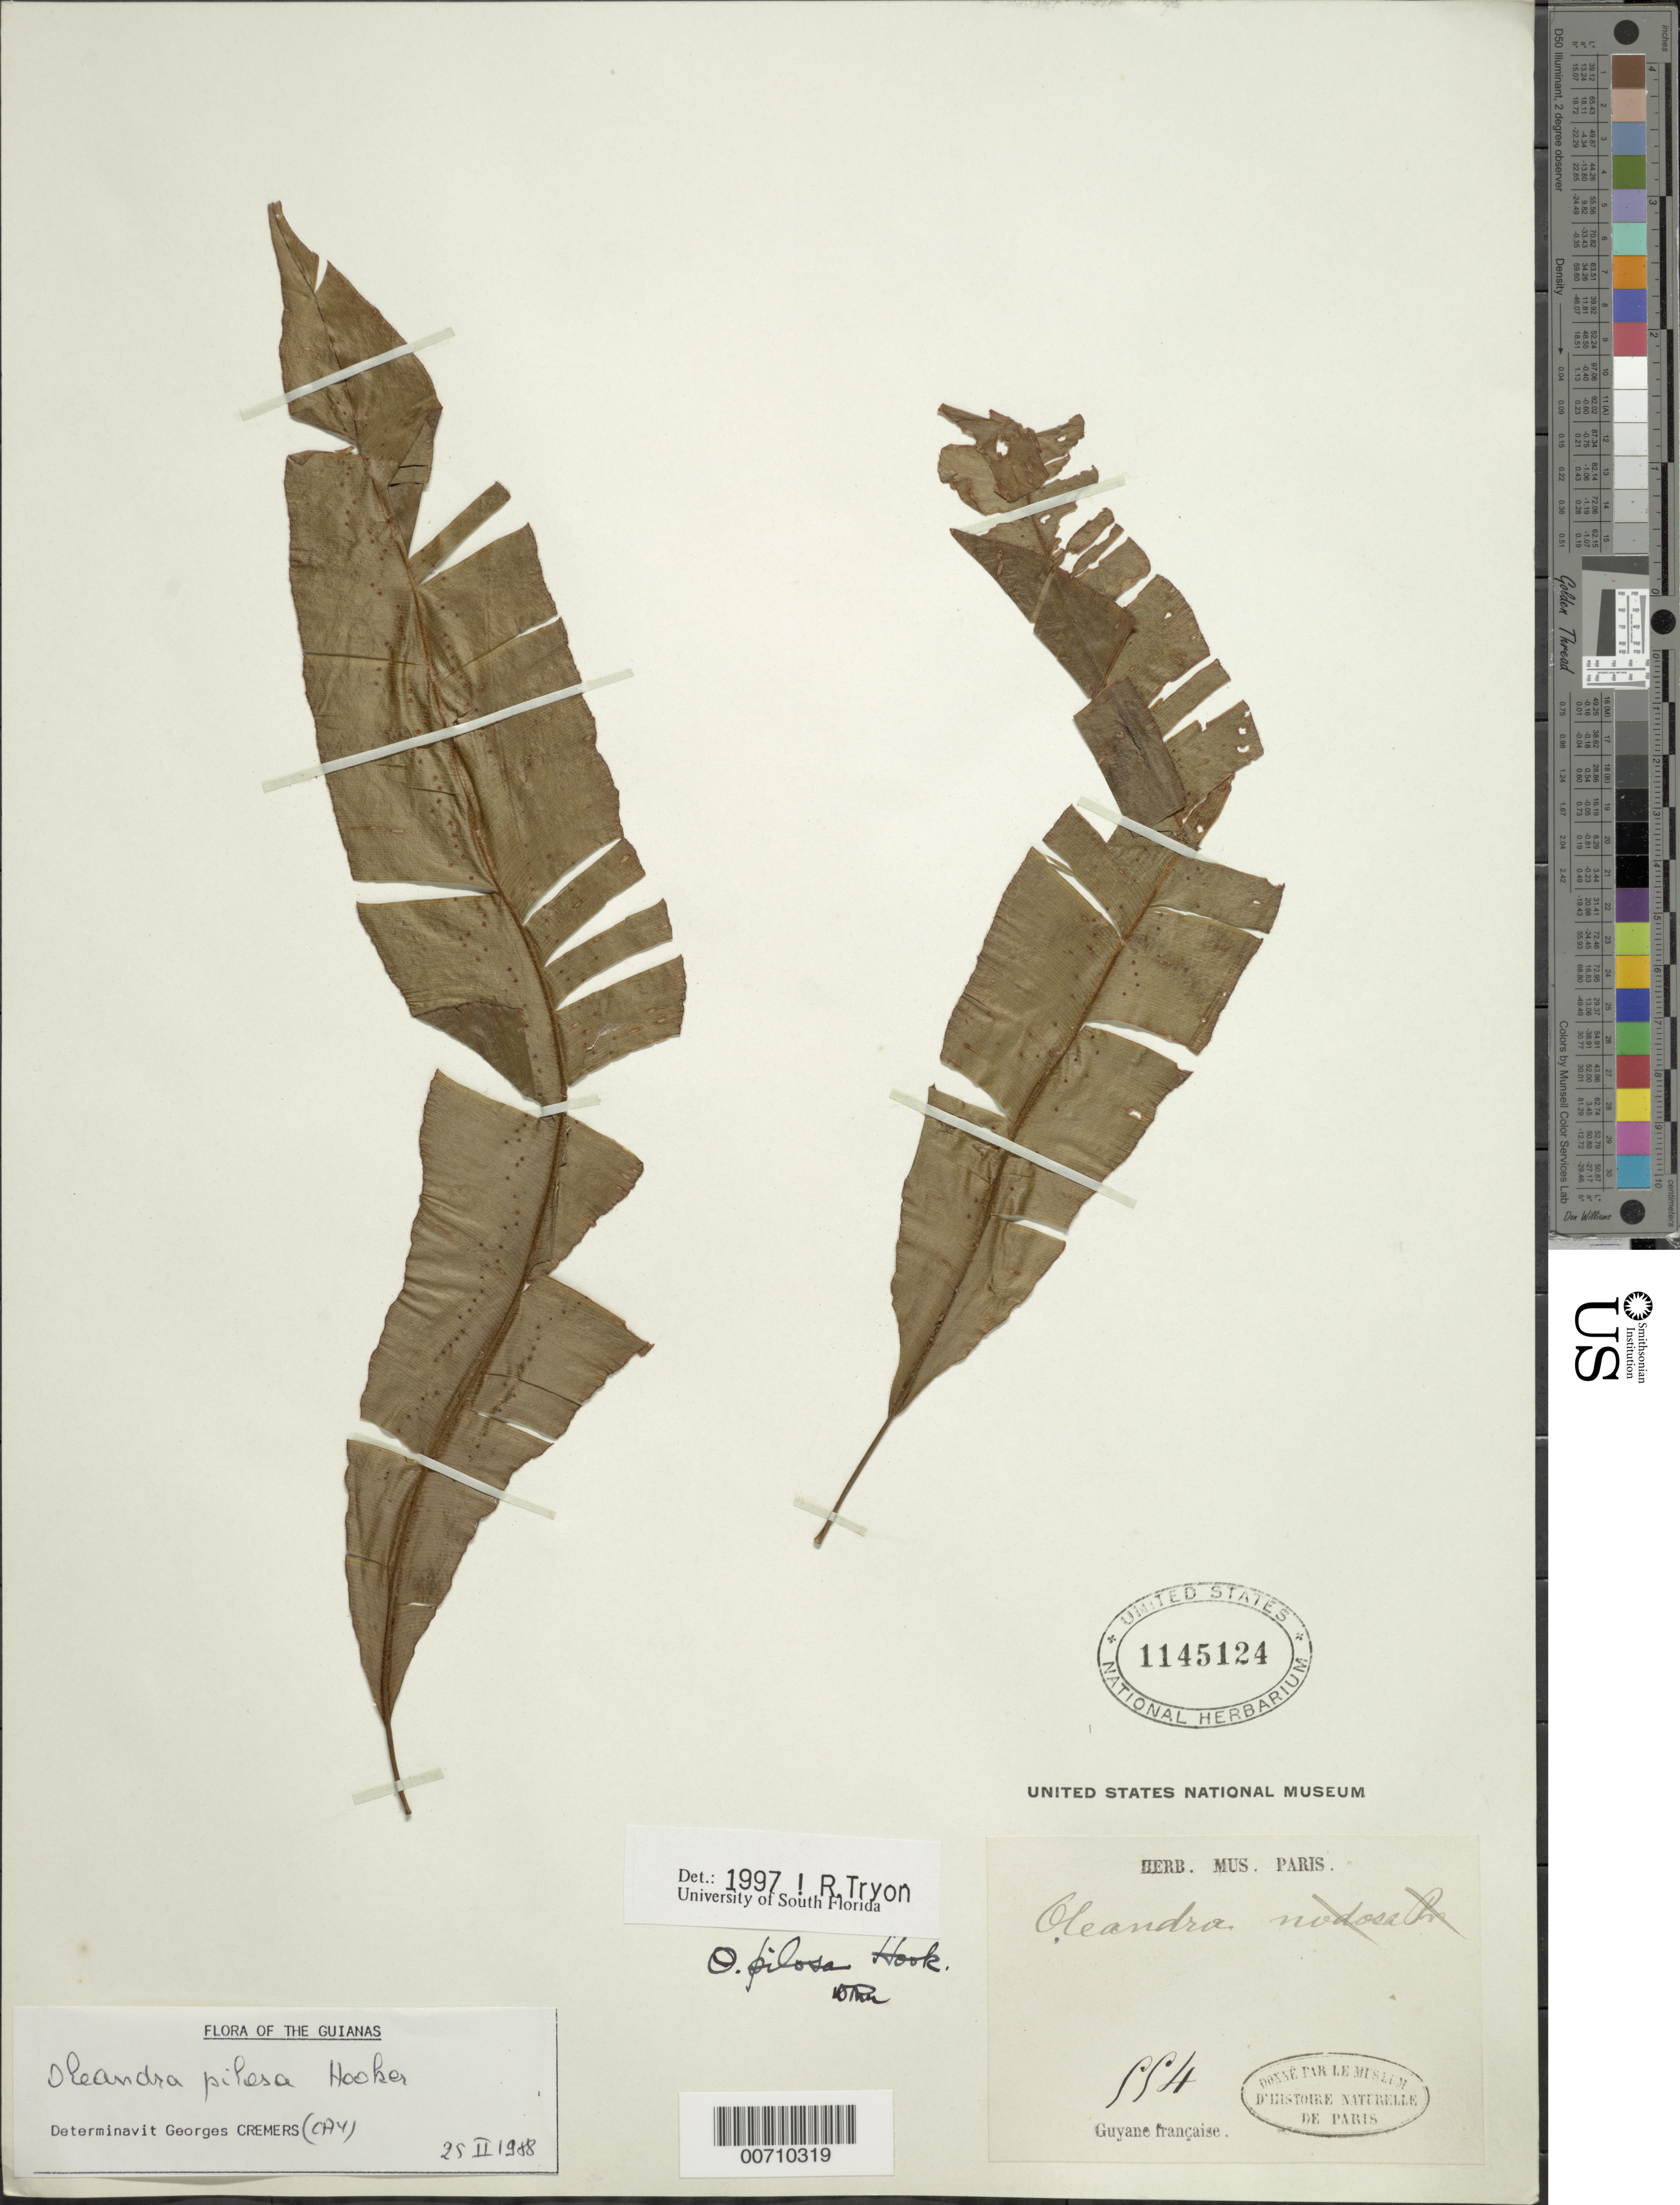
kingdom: Plantae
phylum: Tracheophyta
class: Polypodiopsida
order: Polypodiales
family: Oleandraceae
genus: Oleandra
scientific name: Oleandra pilosa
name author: Hook.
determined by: Tryon, --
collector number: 554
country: French Guiana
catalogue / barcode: US 1145124